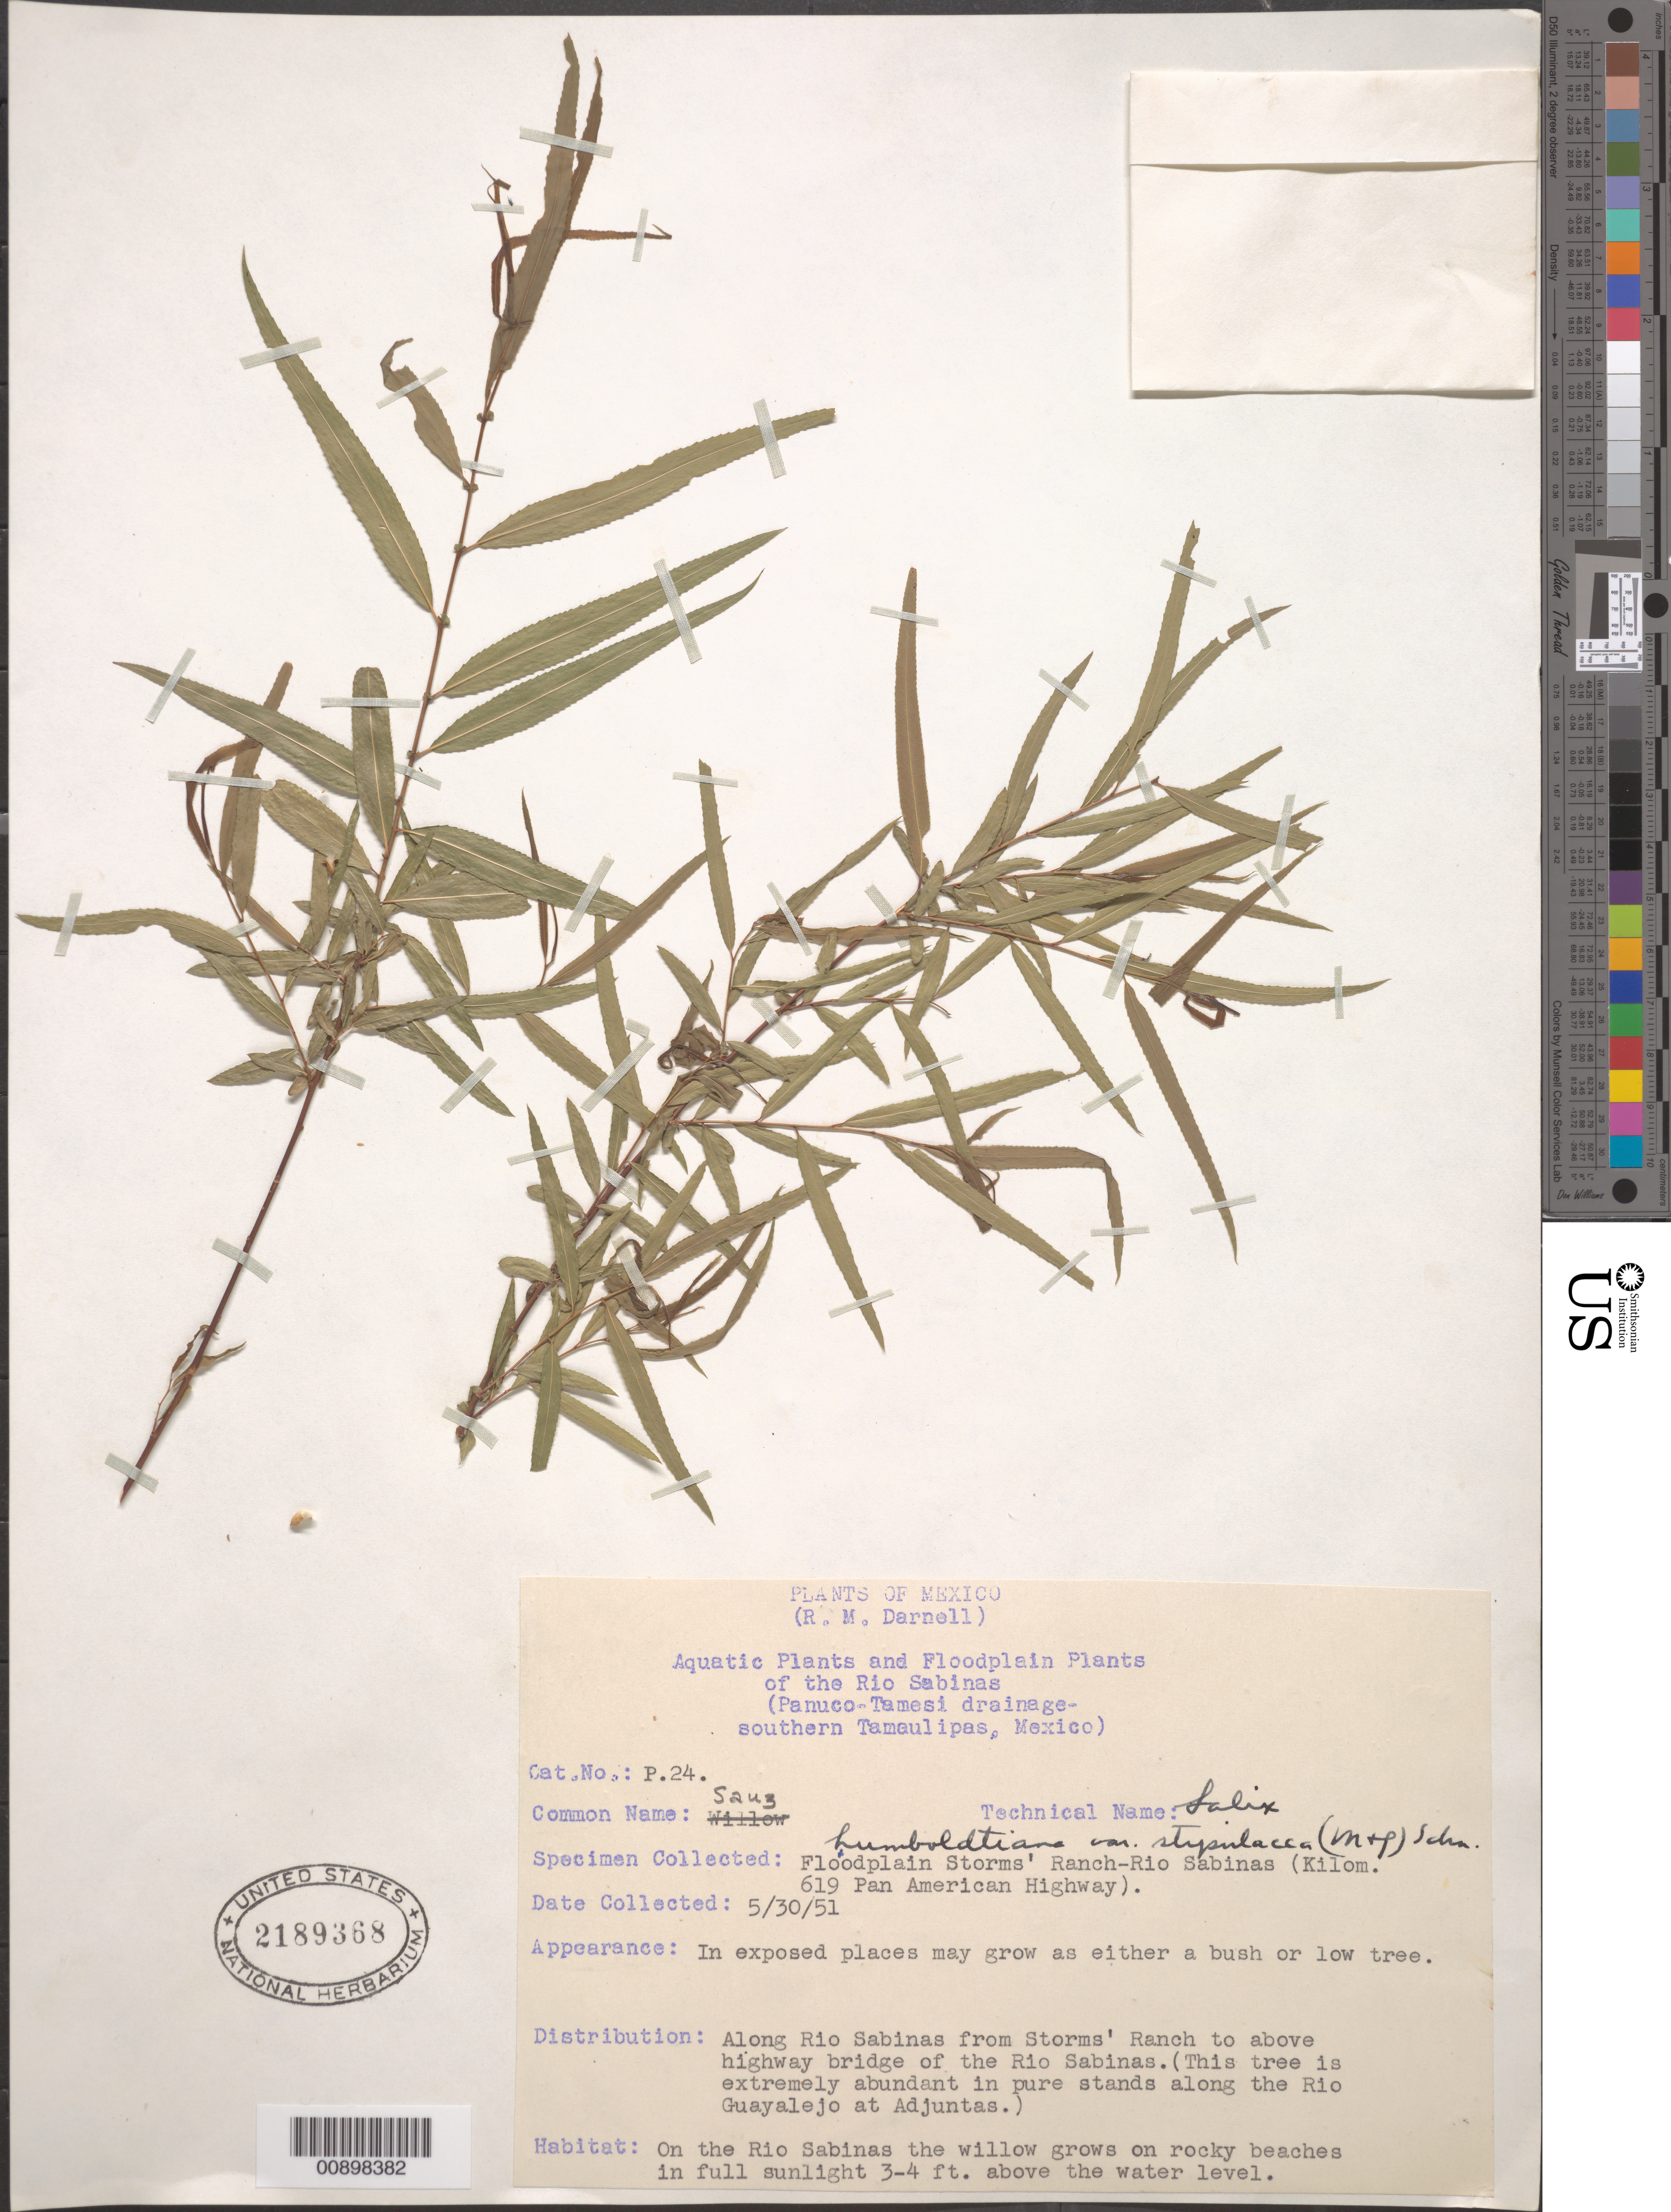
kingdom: Plantae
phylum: Tracheophyta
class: Magnoliopsida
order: Malpighiales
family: Salicaceae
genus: Salix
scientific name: Salix humboldtiana var. stipulacea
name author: C.K. Schneid.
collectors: R. Darnell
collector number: P. 24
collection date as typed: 30 May 1951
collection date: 1951-05-30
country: Mexico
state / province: Tamaulipas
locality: Floodplain Storms' Ranch - Rio Sabinas (Km. 619 Pan American Highway). Distribution: Along Rio Sabinas from Storms' Ranch to above highway bridge of the Rio Sabinas.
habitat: On the Rio Sabinas, grows on rocky beaches in full sunlight 3-4 ft. above the water level.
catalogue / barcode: US 2189368